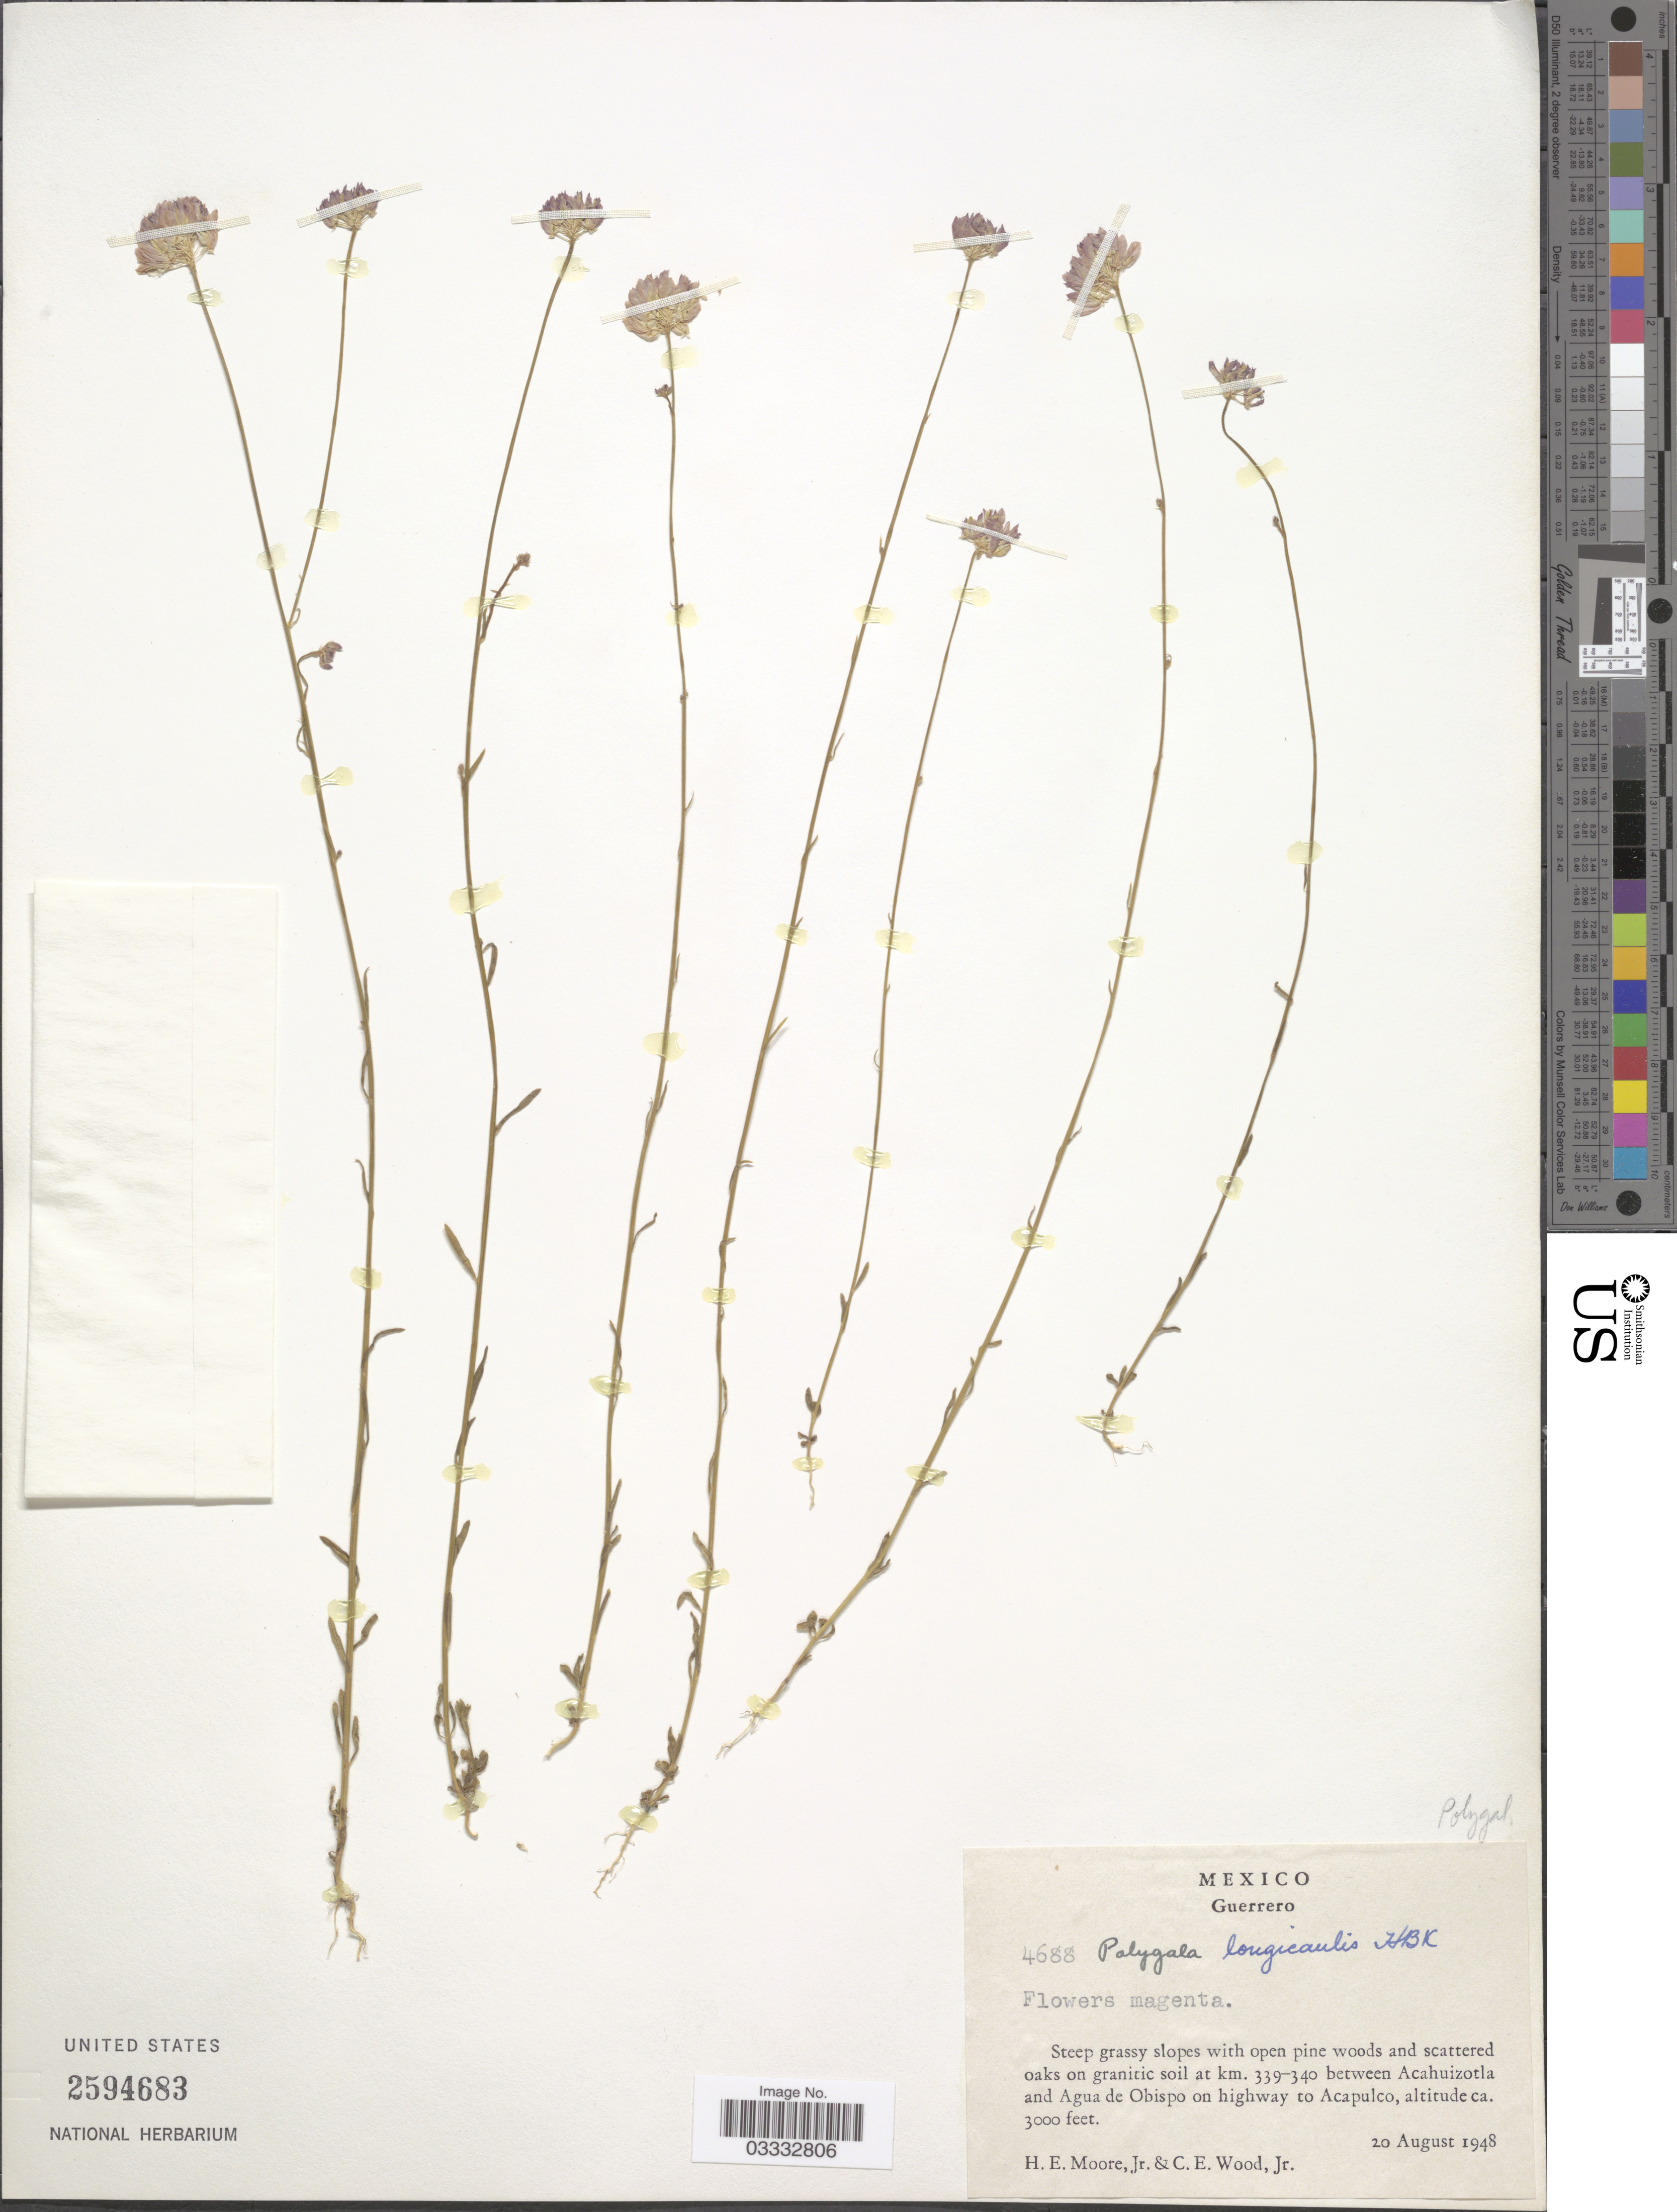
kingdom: Plantae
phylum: Tracheophyta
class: Magnoliopsida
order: Fabales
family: Polygalaceae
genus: Polygala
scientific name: Polygala longicaulis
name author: Kunth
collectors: H. Moore & C. Wood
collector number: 4688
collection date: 1948-08-20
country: Mexico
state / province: Guerrero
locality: At km. 339-340 between Acahuizotla and Agua de Obispo on highway to Acapulco.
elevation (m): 914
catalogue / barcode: US 2594683